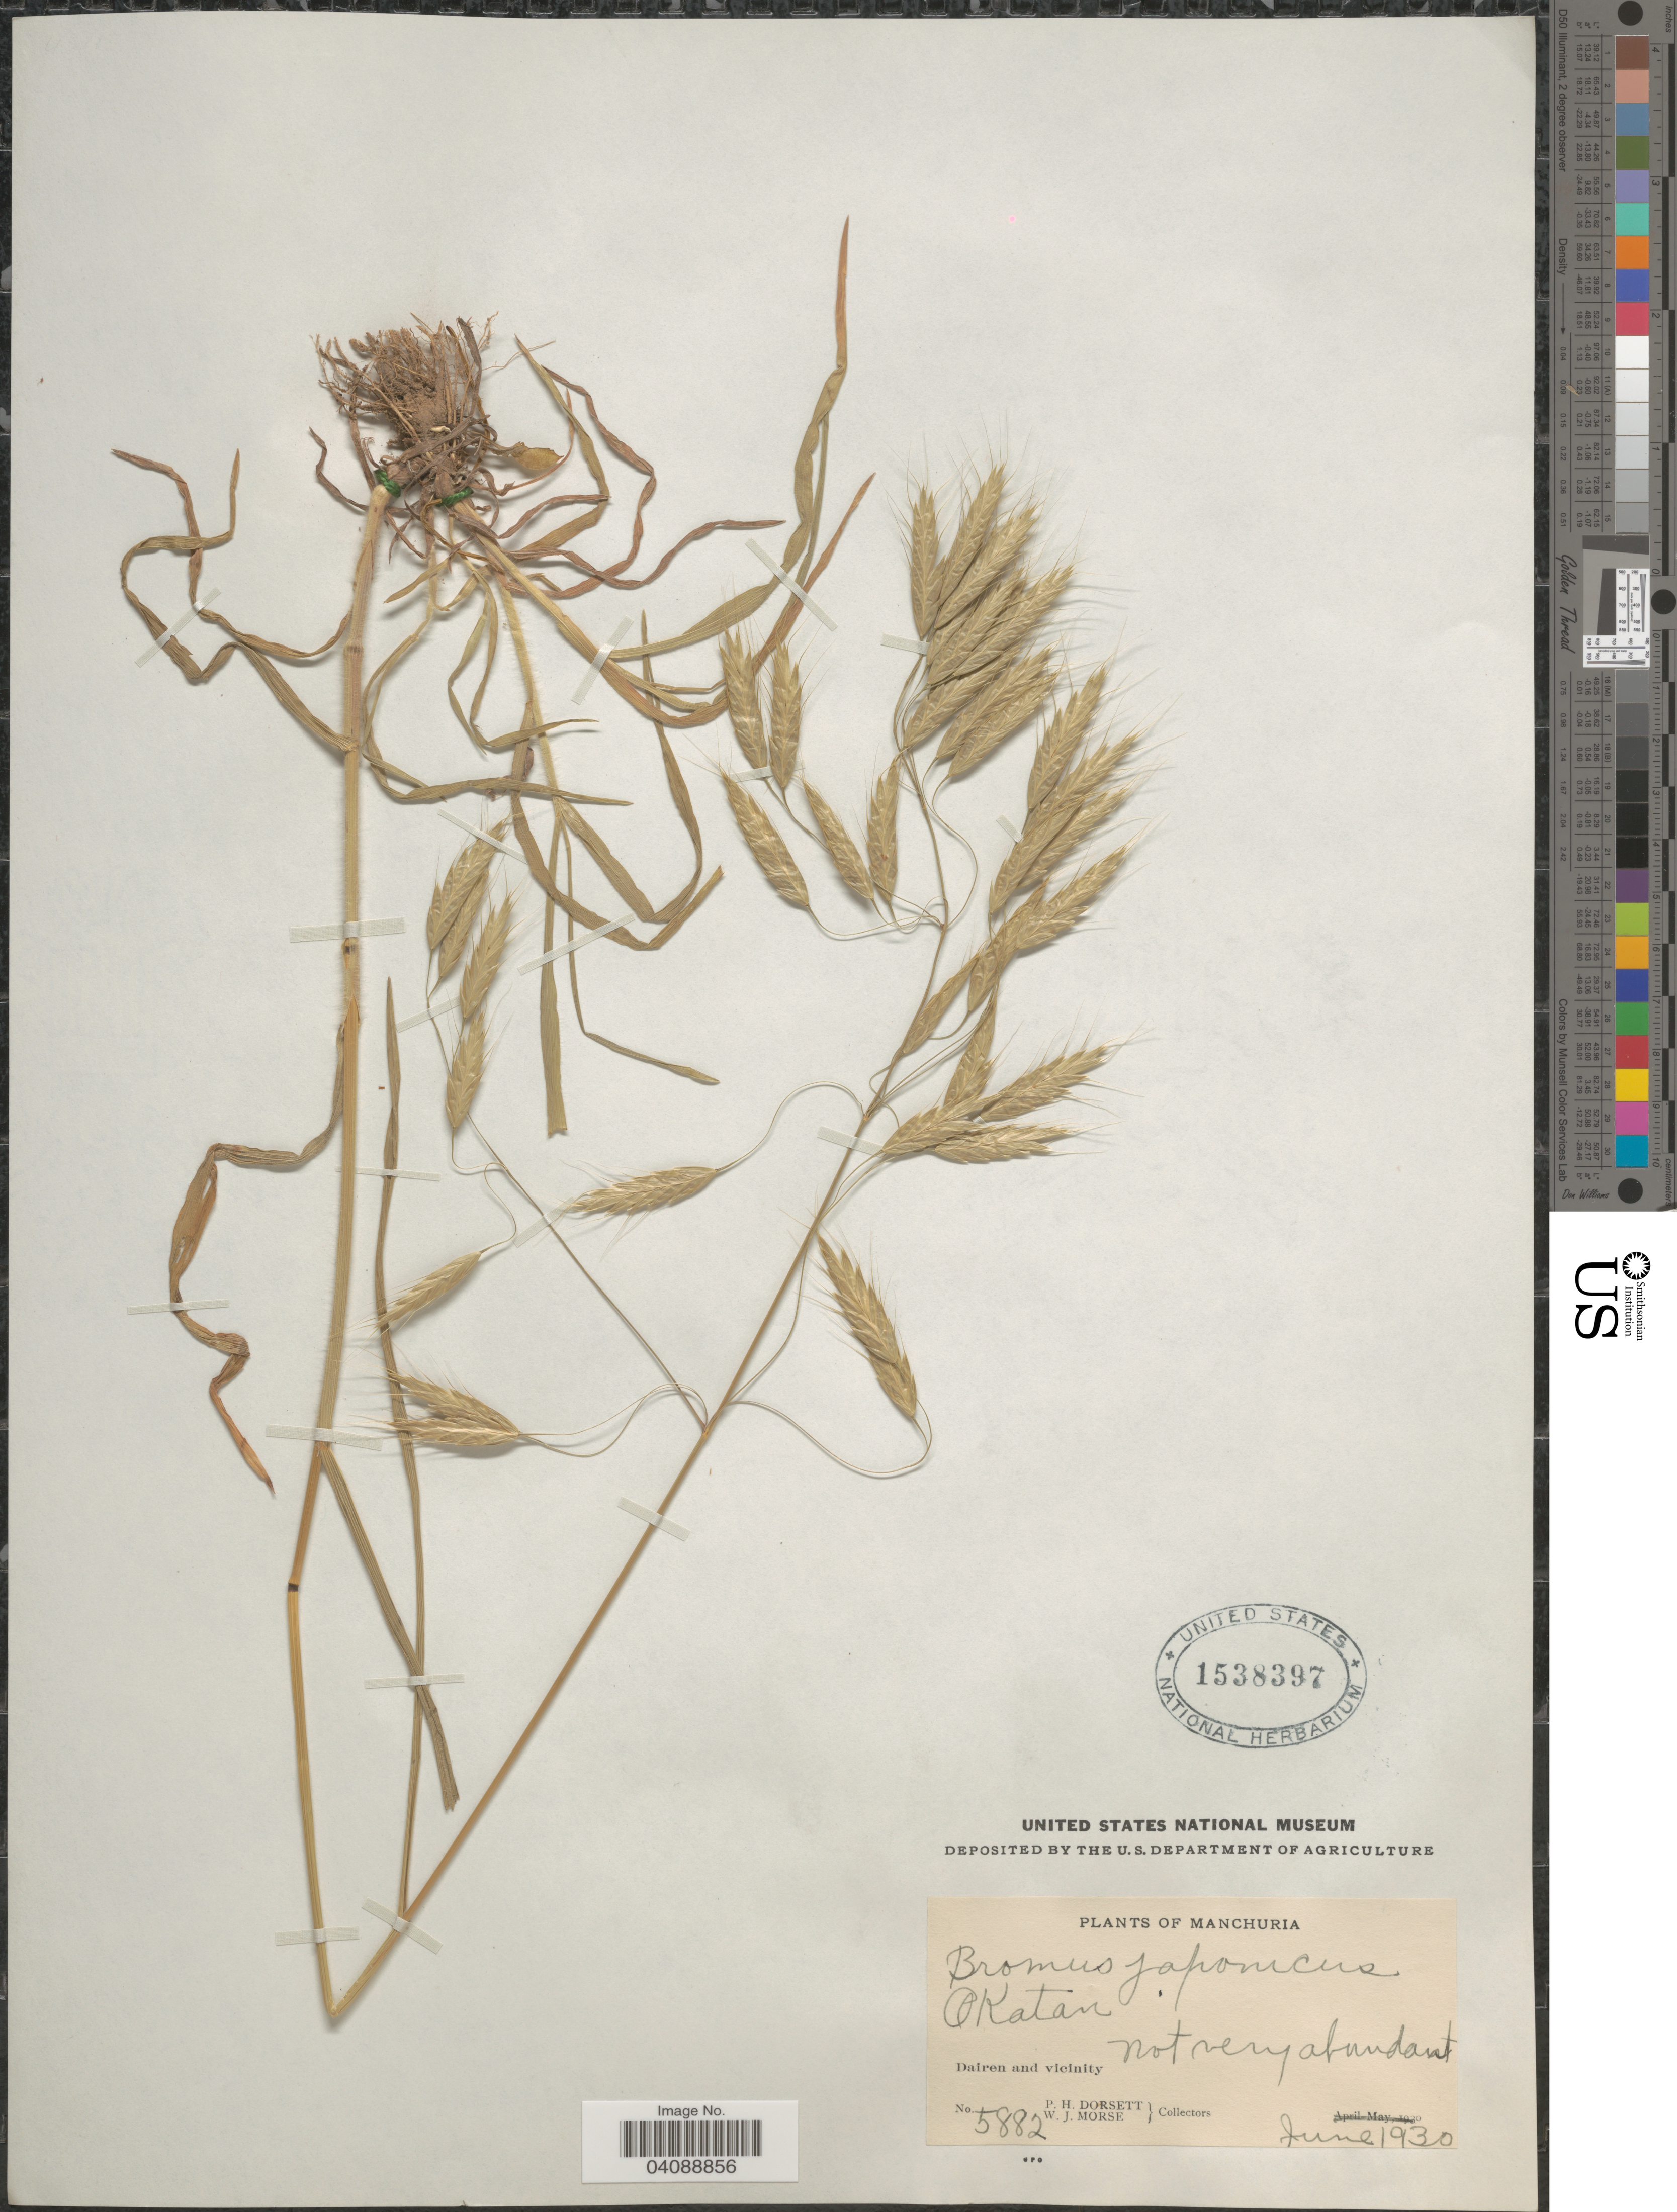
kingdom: Plantae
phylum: Tracheophyta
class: Liliopsida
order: Poales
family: Poaceae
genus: Bromus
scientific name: Bromus japonicus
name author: Houtt.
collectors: P. H. Dorsett & W. J. Morse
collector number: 5882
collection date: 1930-06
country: China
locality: Manchuria. Okatan. Dairen and vicinity.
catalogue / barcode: US 1538397